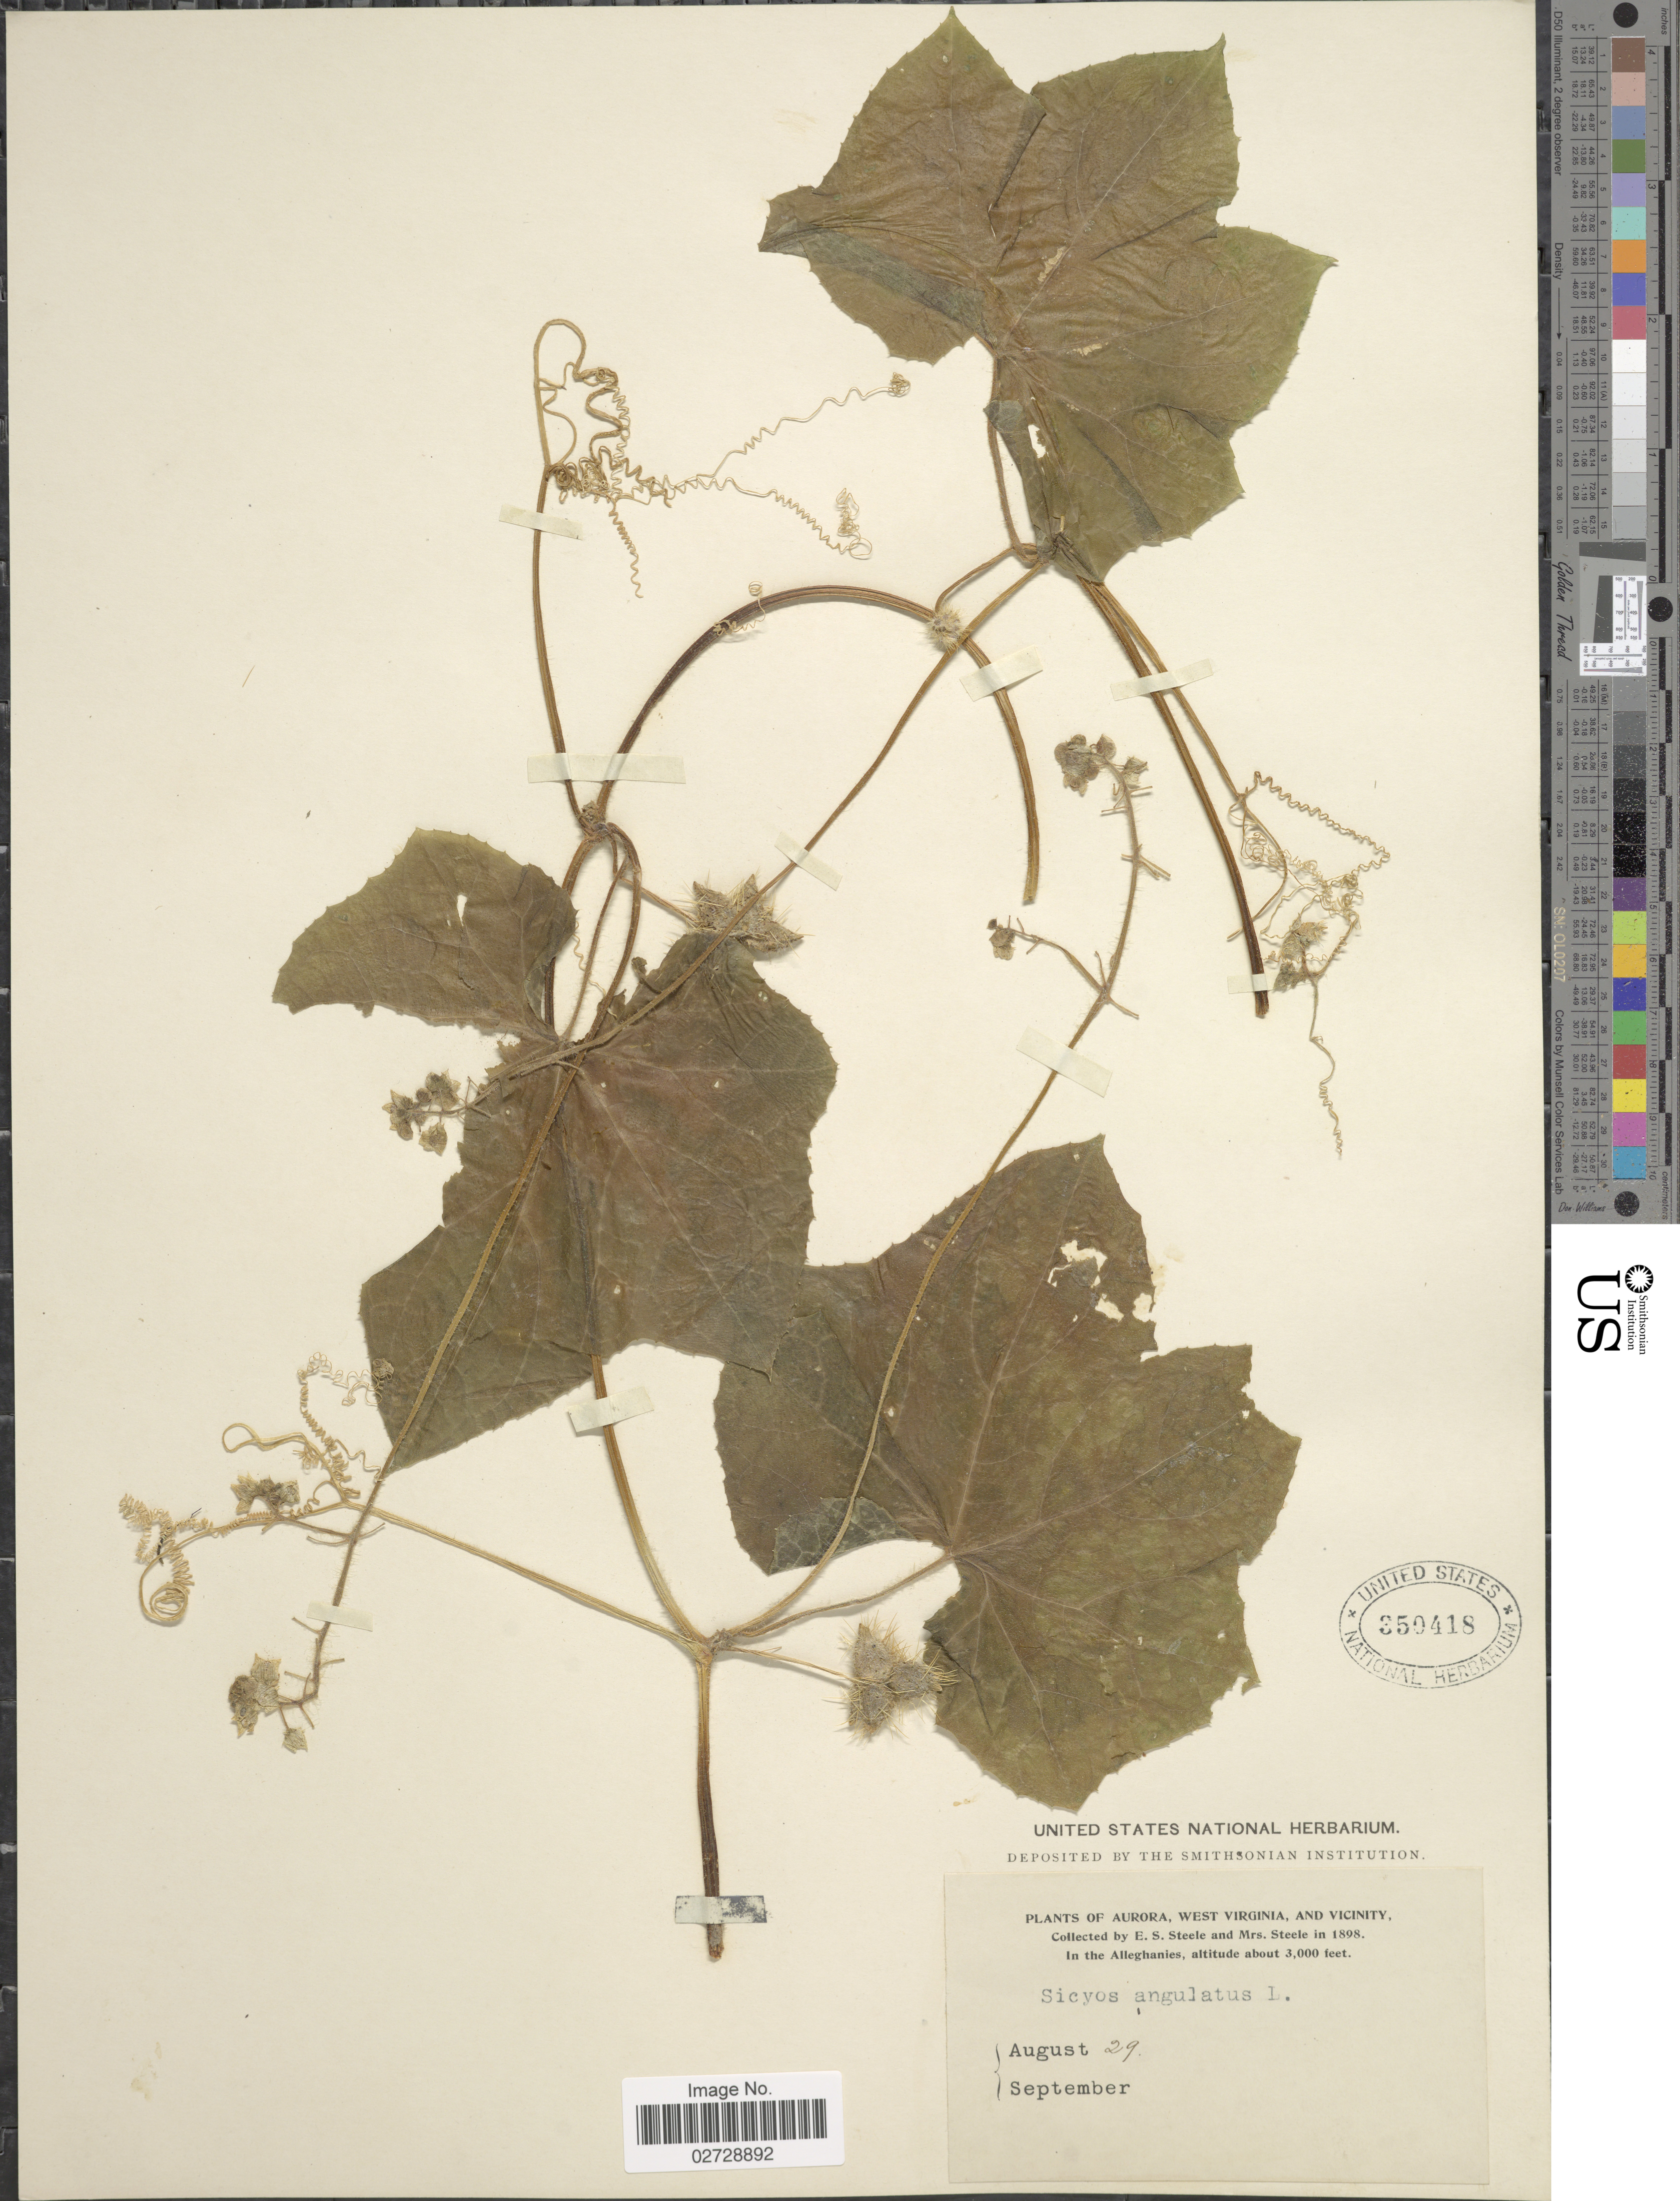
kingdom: Plantae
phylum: Tracheophyta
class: Magnoliopsida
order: Cucurbitales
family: Cucurbitaceae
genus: Sicyos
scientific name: Sicyos angulatus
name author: L.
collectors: E. Steele & Mrs. E. S. Steele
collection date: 1898-08-29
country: United States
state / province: West Virginia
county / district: Preston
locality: Aurora, and vicinity, In the Alleghanies.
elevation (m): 914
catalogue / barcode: US 350418